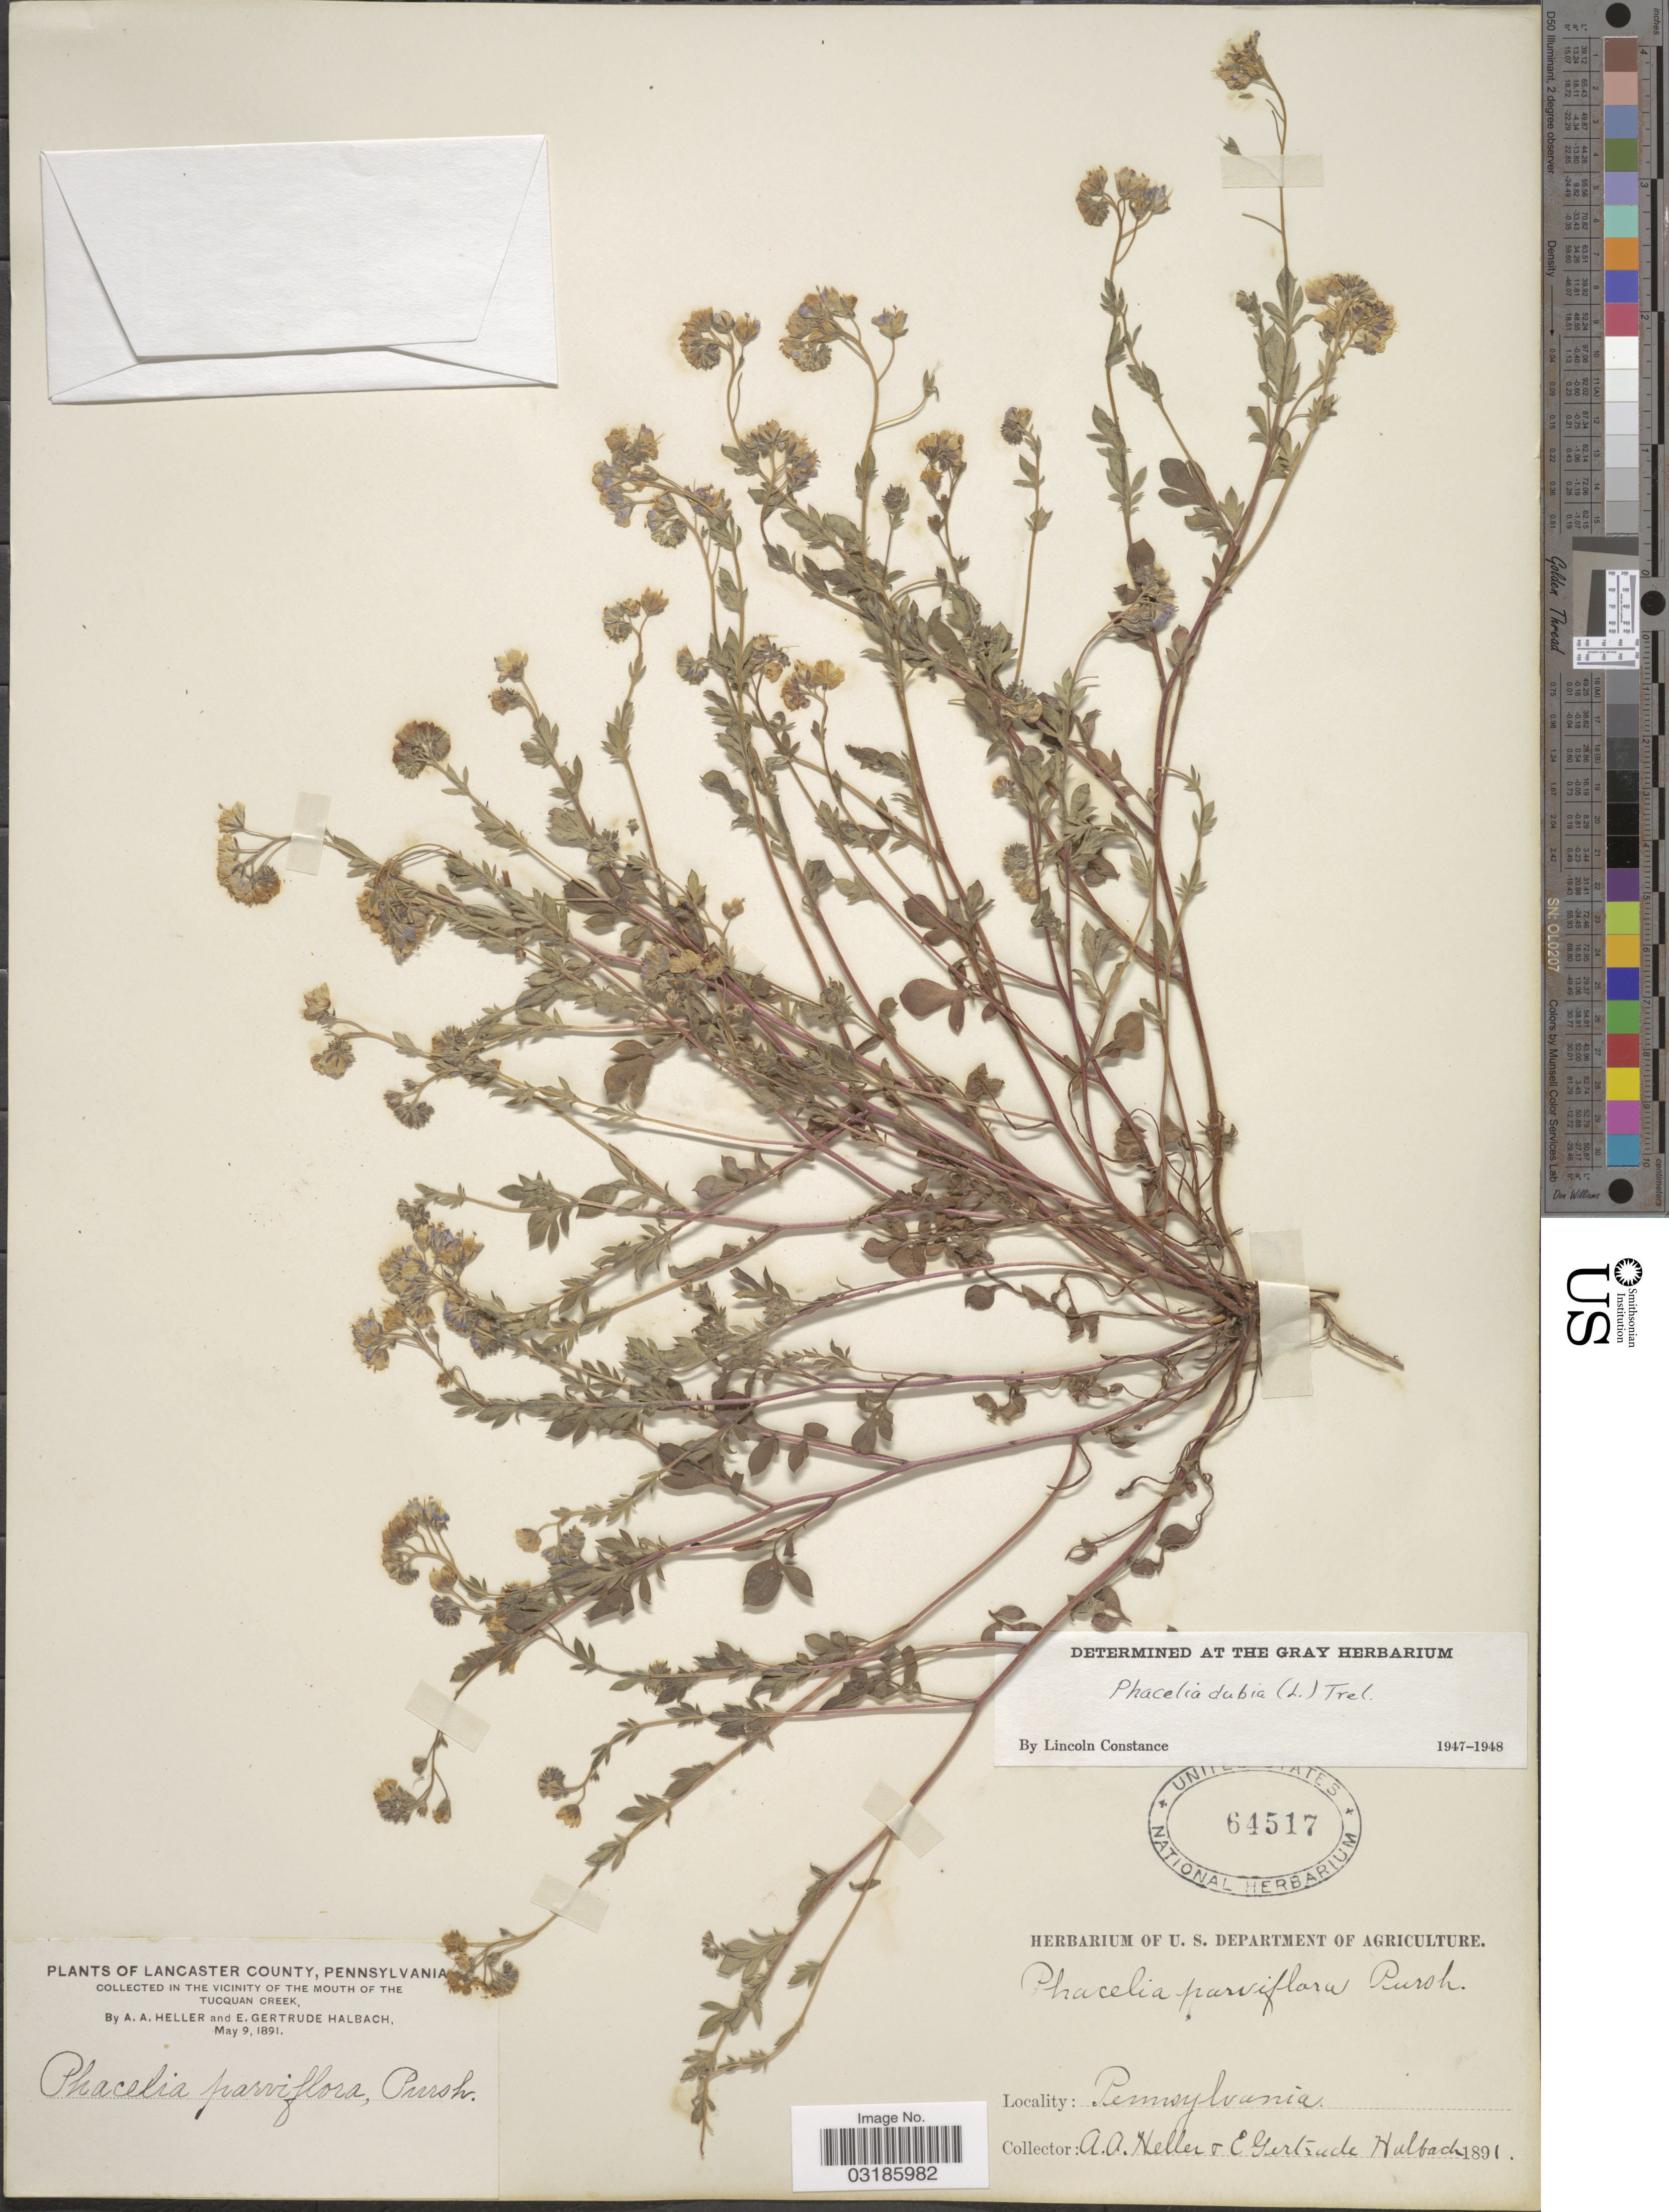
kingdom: Plantae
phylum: Tracheophyta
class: Magnoliopsida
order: Boraginales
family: Hydrophyllaceae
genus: Phacelia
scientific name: Phacelia dubia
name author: (L.) Trel.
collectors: A. A. Heller & E. G. Halbach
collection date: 1891-05-09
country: United States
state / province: Pennsylvania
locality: Lancaster County. In the vicinity of the mouth of the Tucquan Creek.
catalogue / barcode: US 64517